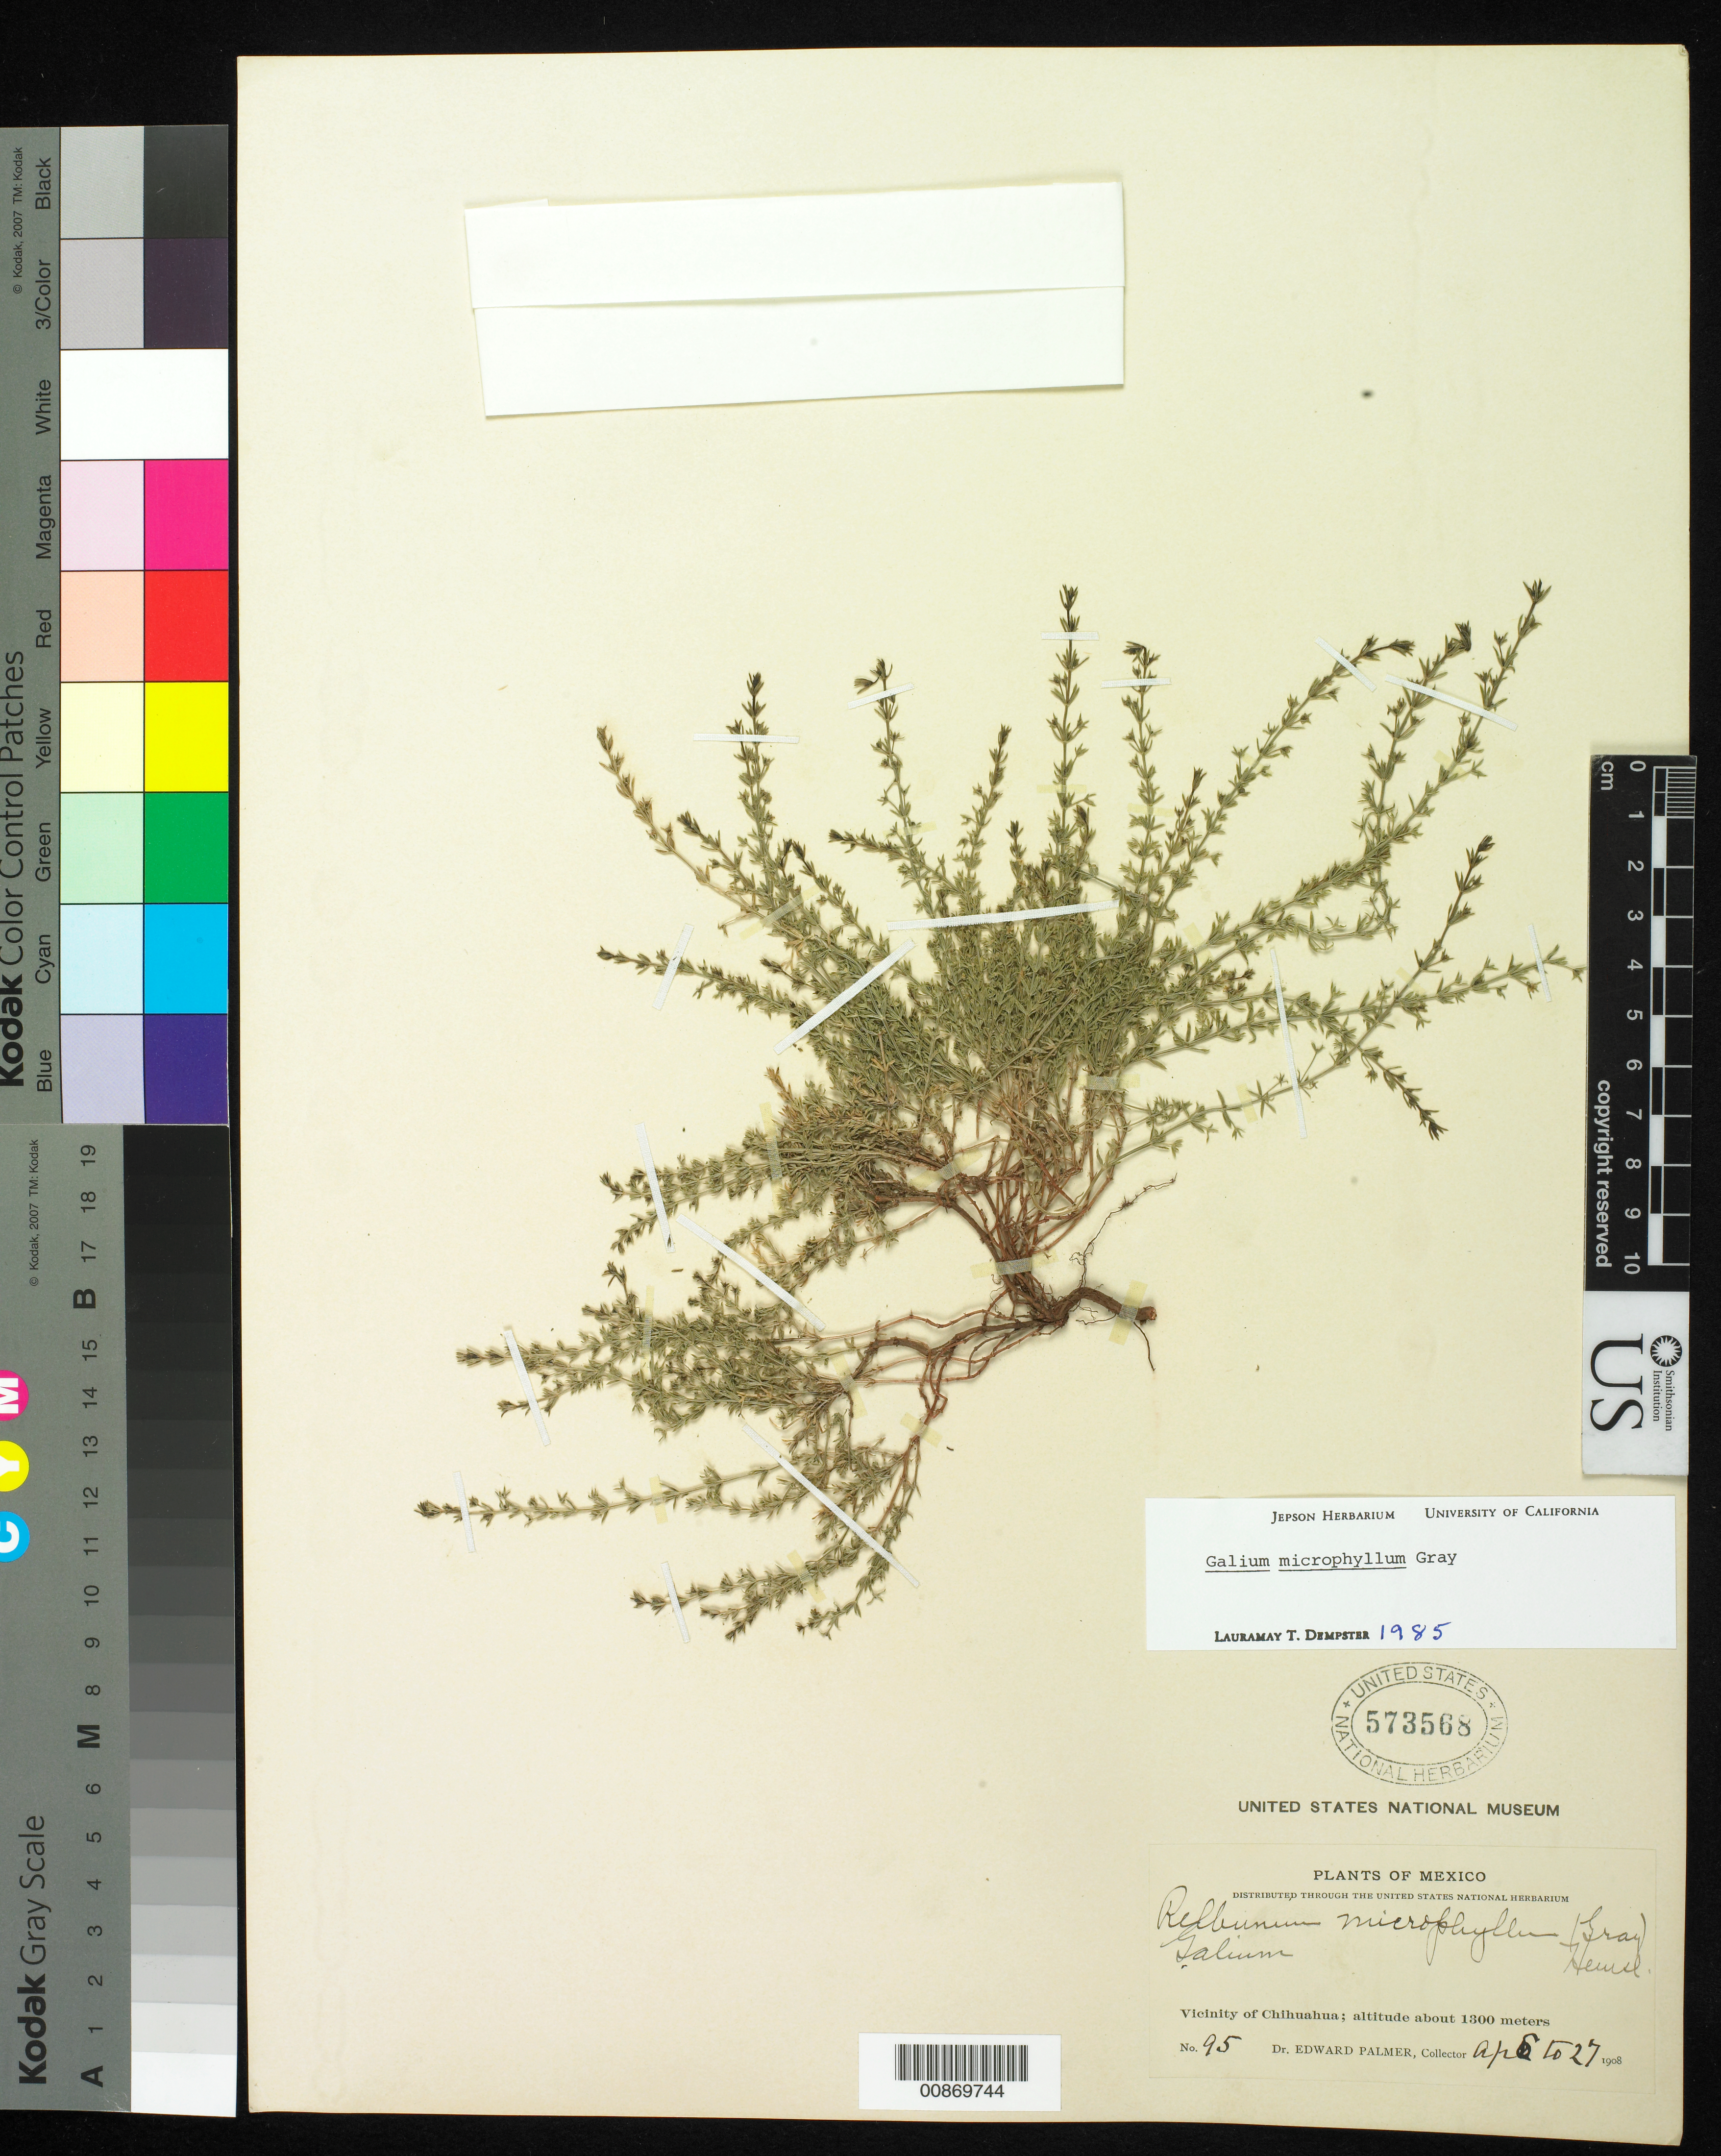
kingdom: Plantae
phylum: Tracheophyta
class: Magnoliopsida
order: Gentianales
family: Rubiaceae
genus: Galium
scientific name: Galium microphyllum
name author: A. Gray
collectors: E. Palmer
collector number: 95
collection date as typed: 06 Apr 1908 to 27 Apr 1908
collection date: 1908-04-06/1908-04-27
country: Mexico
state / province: Chihuahua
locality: Vicinity of Chihuahua.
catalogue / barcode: US 573568